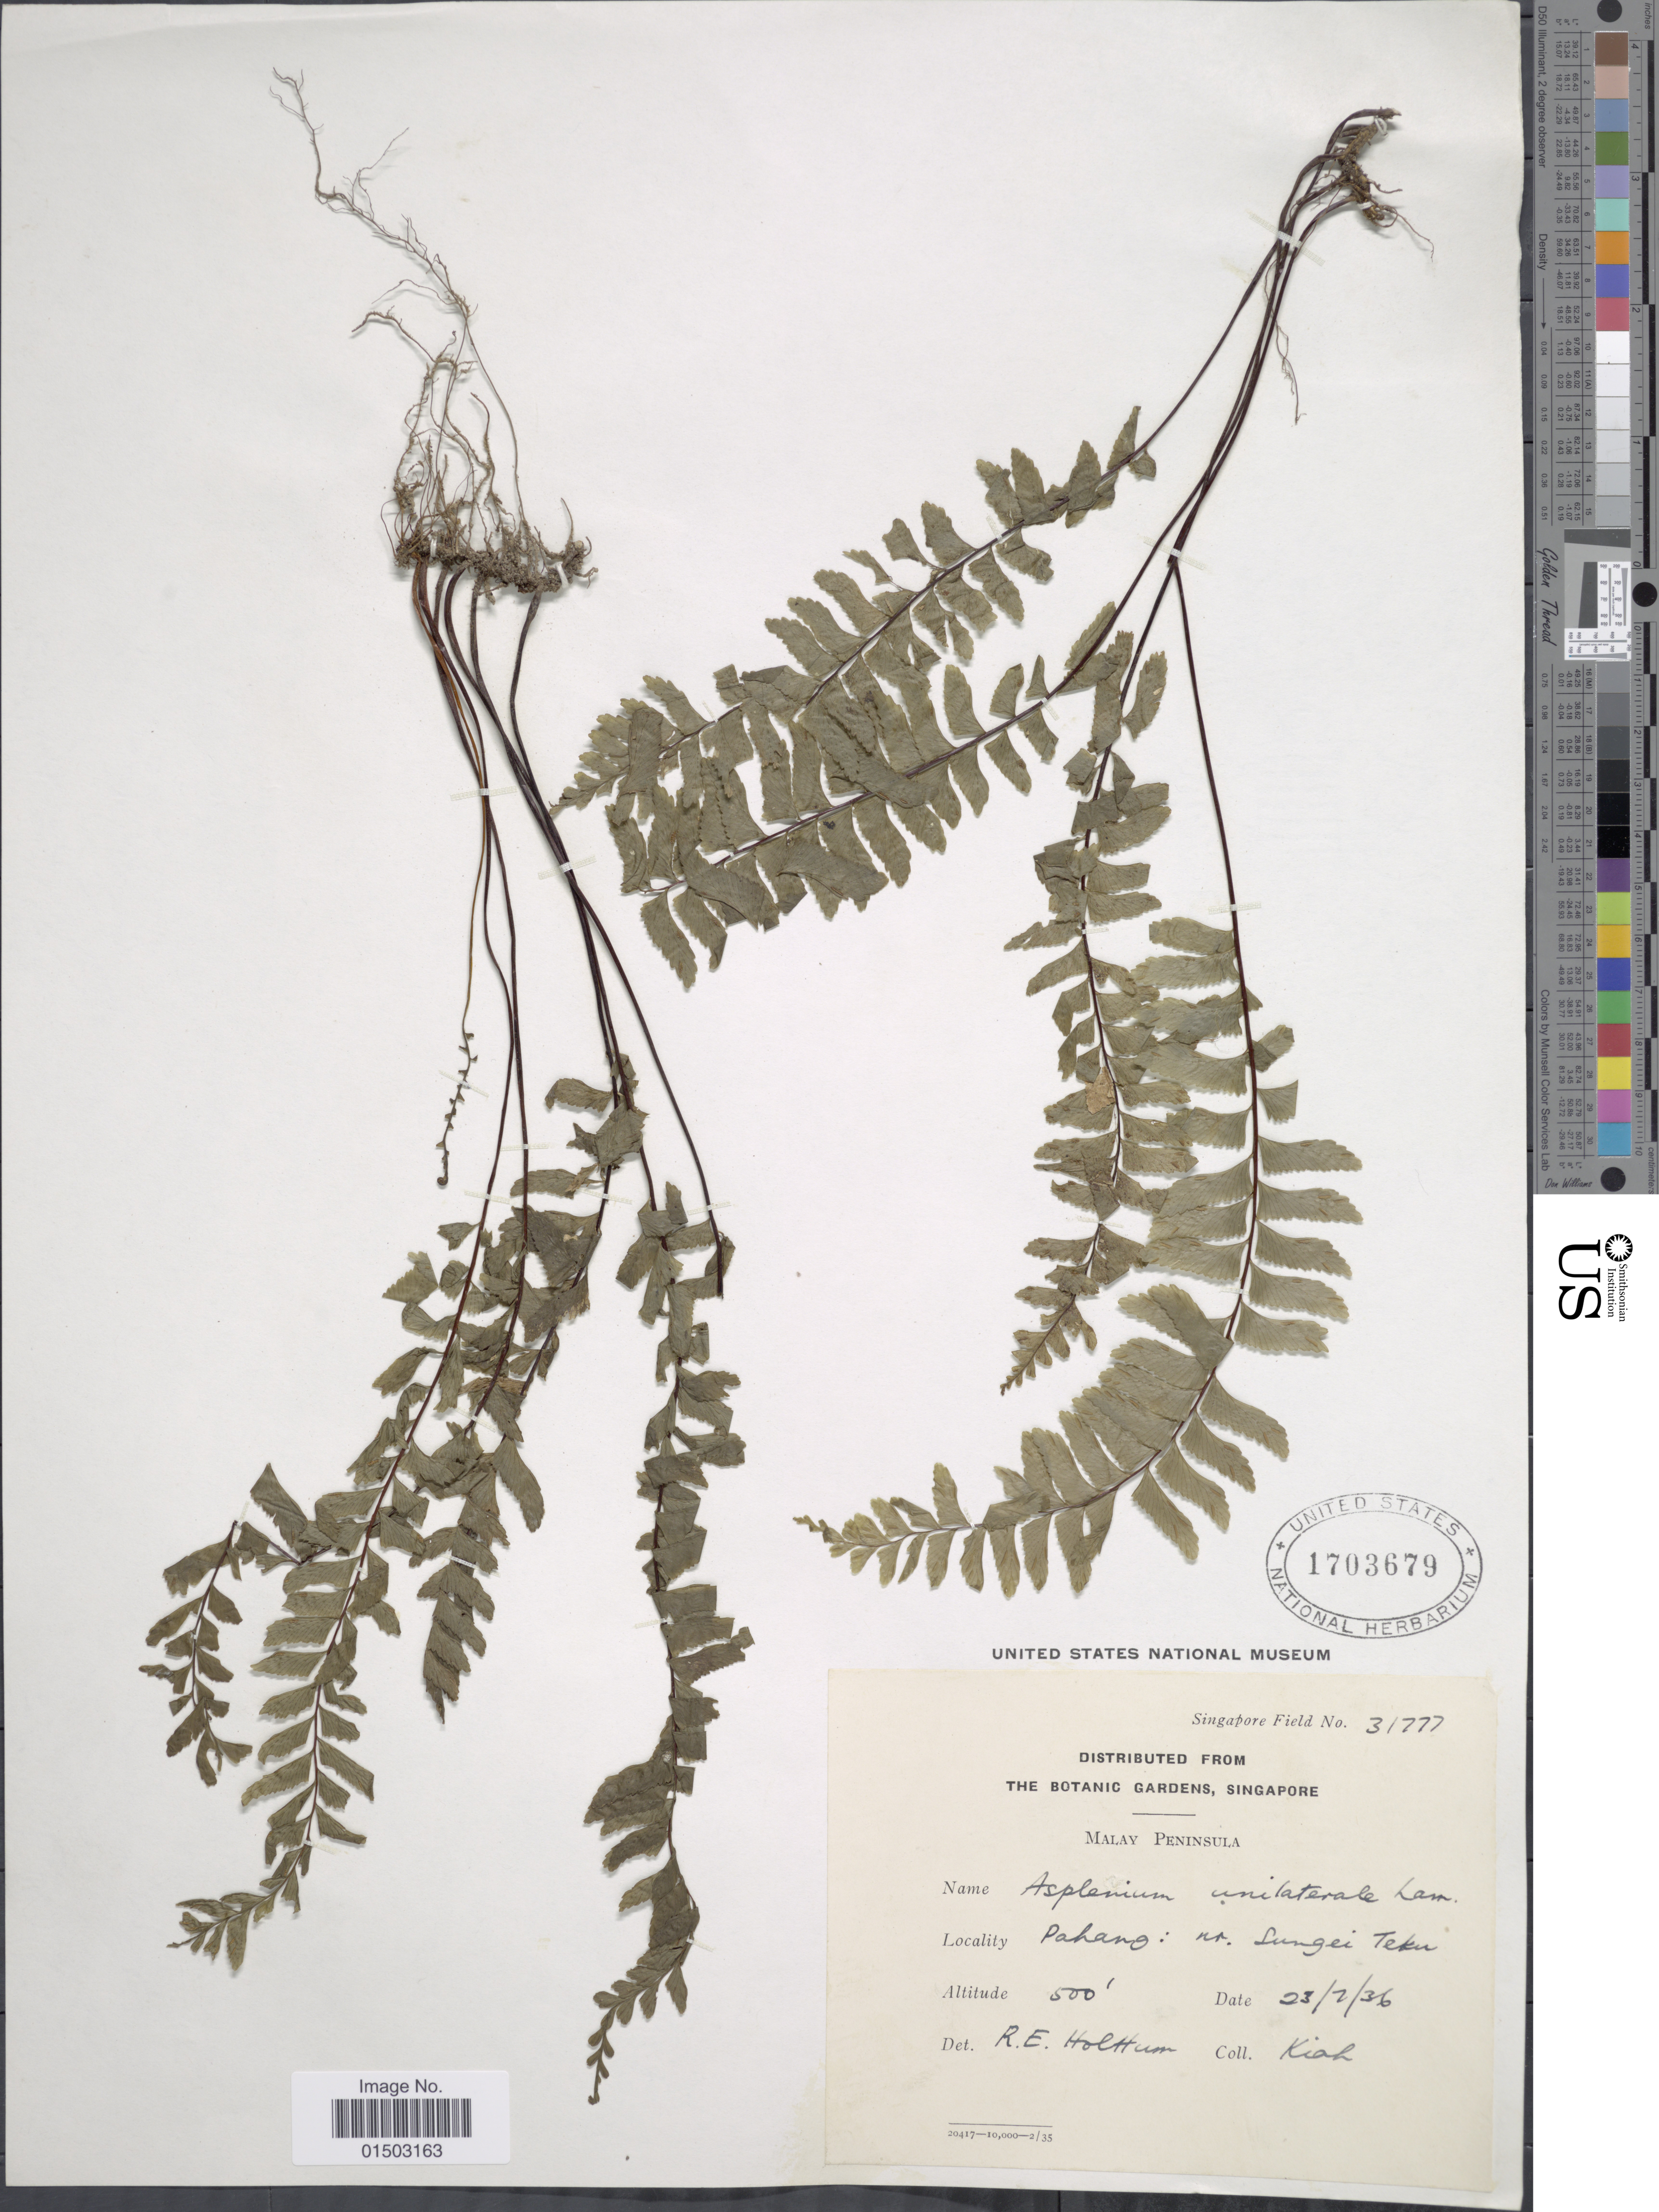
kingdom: Plantae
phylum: Tracheophyta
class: Polypodiopsida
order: Polypodiales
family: Aspleniaceae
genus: Hymenasplenium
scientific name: Hymenasplenium unilaterale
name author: (Lam.) Hayata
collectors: -. Kiah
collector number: Singapore Field 31777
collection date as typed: Transcribed d/m/y: 23/2/36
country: Malaysia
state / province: Pahang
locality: Malay Peninsula. Pahang: nr Sungei Teku [interpreted].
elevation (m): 152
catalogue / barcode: US 1703679